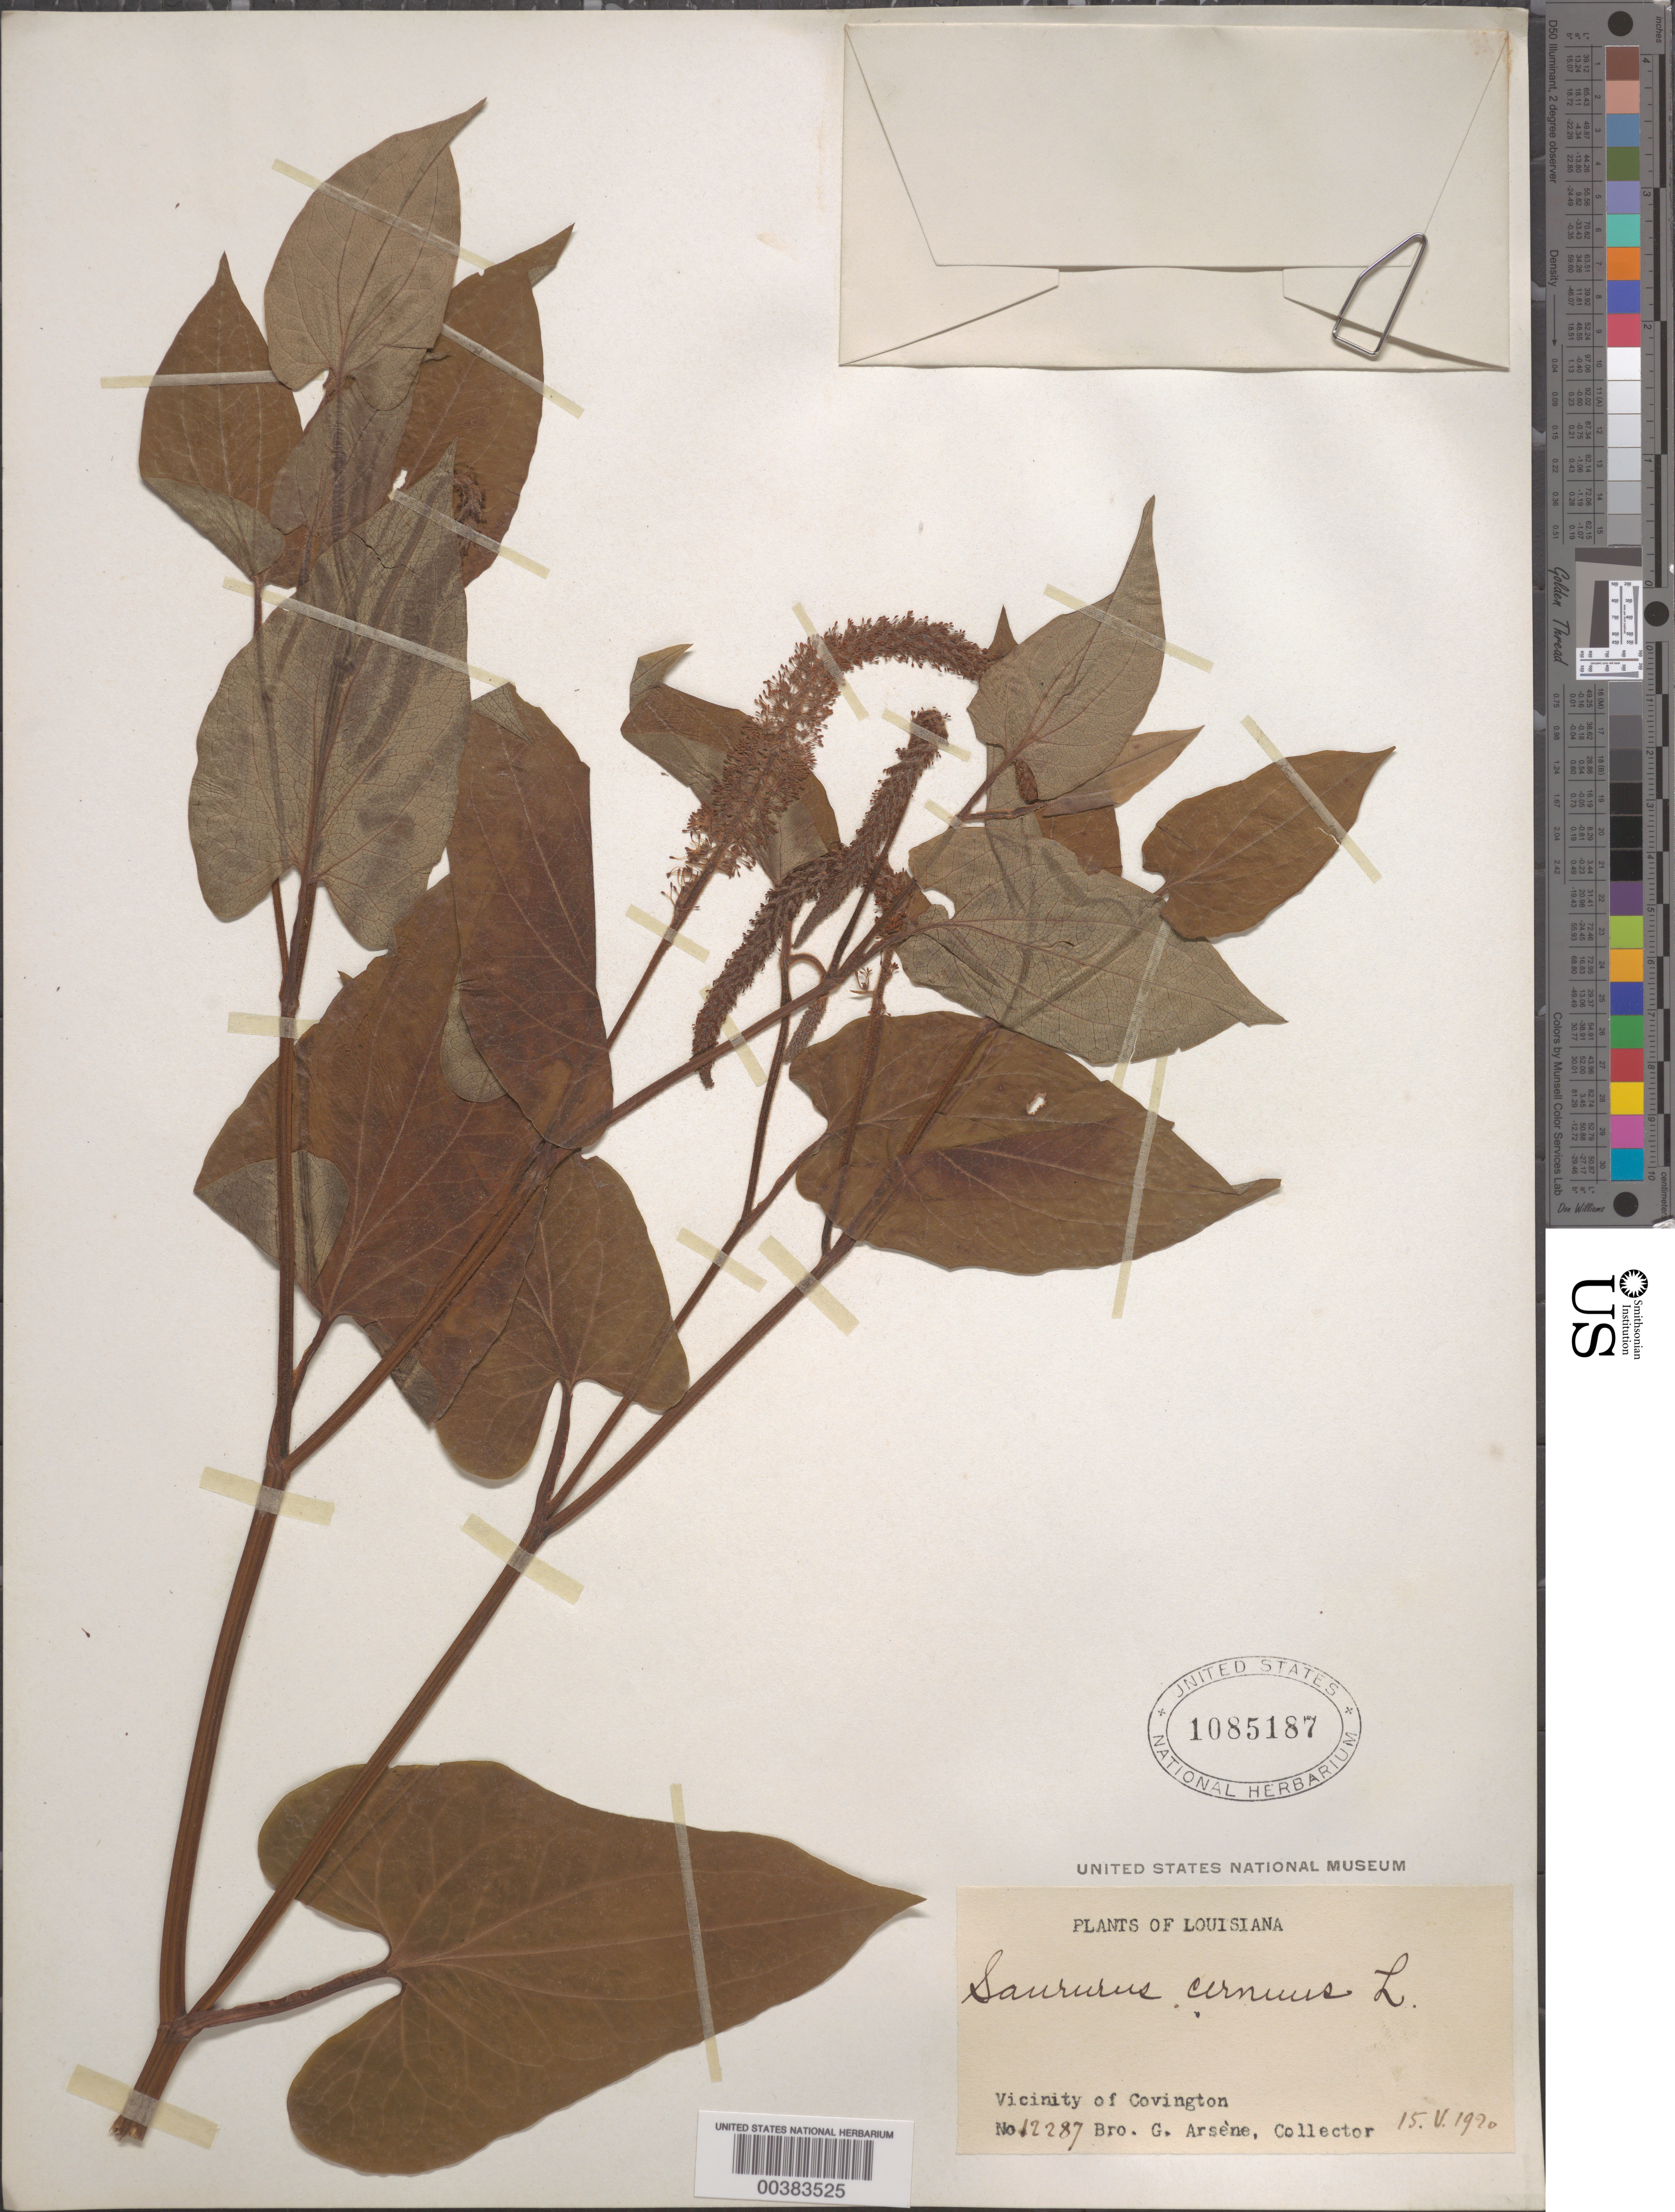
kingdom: Plantae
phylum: Tracheophyta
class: Magnoliopsida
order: Piperales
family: Saururaceae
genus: Saururus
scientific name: Saururus cernuus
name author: L.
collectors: Bro. G. Arsène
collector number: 12287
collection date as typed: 15 May 1920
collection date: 1920-05-15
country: United States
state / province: Louisiana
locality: Covington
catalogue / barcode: US 1085187